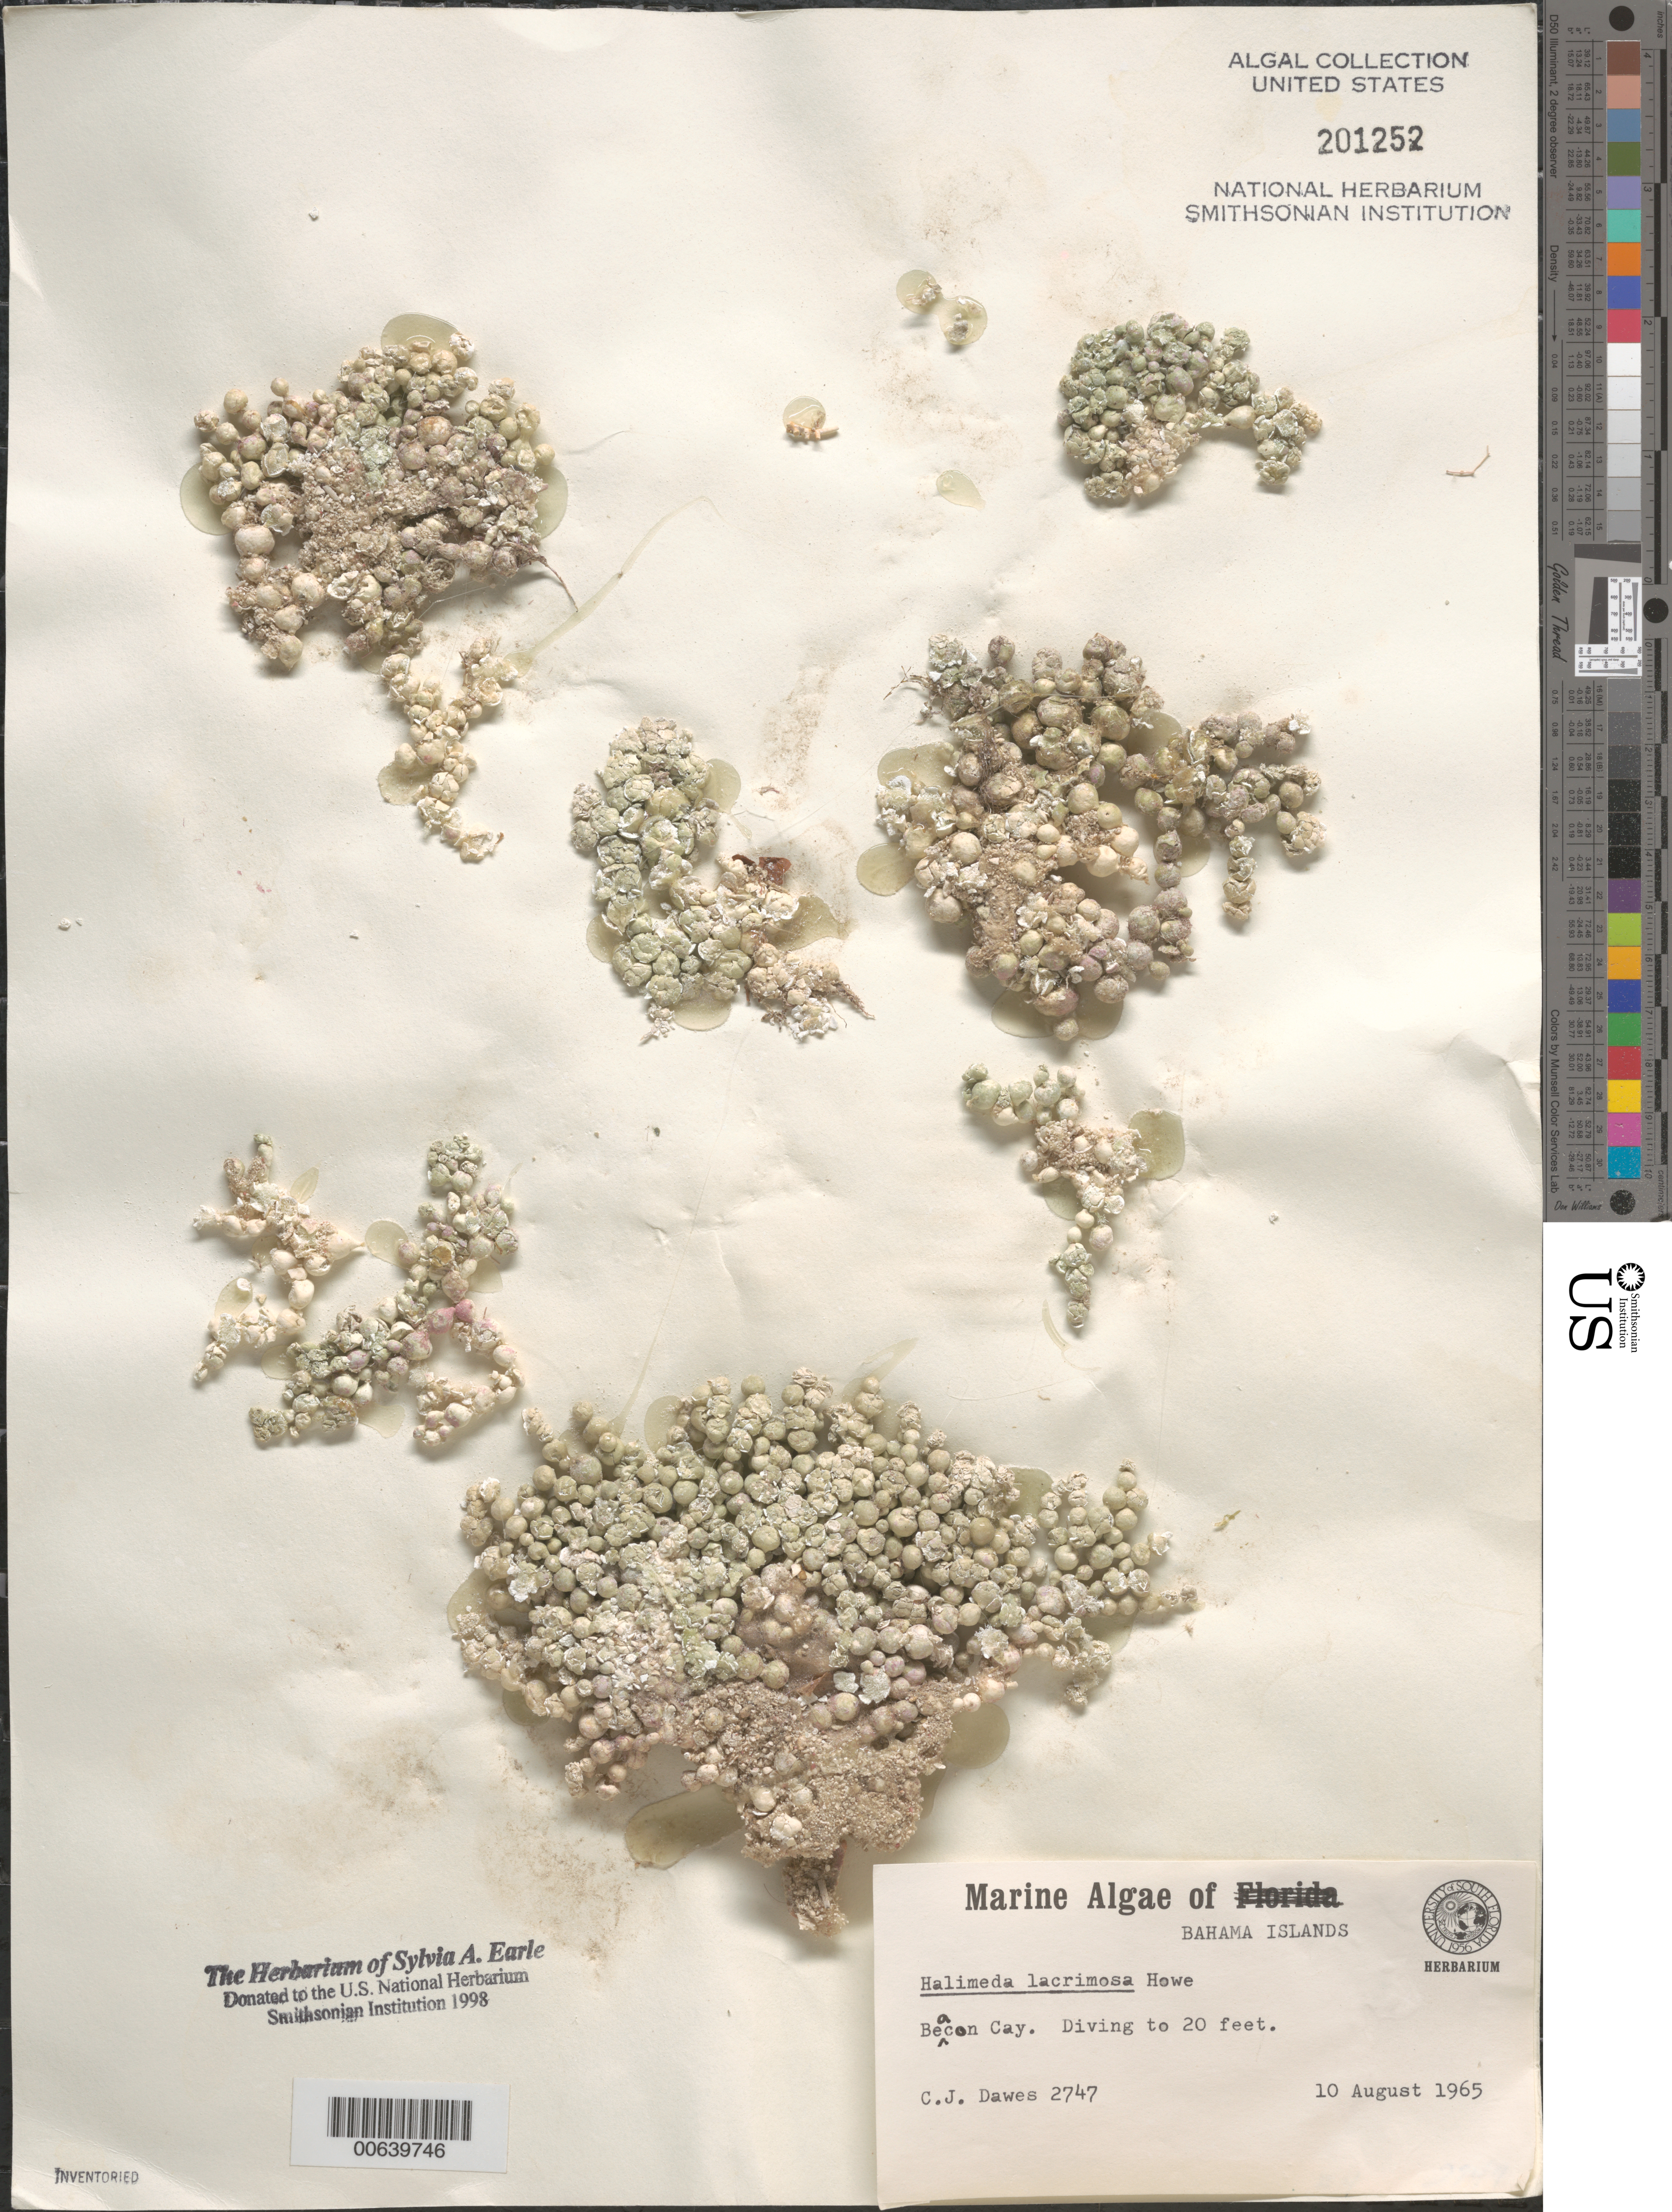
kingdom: Plantae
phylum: Chlorophyta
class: Ulvophyceae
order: Bryopsidales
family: Halimedaceae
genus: Halimeda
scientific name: Halimeda lacrimosa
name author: M. Howe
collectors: C. Dawes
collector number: Cjd 2747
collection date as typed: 10 Aug 1965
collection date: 1965-08-10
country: Bahamas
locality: Beacon cay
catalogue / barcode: US 201252